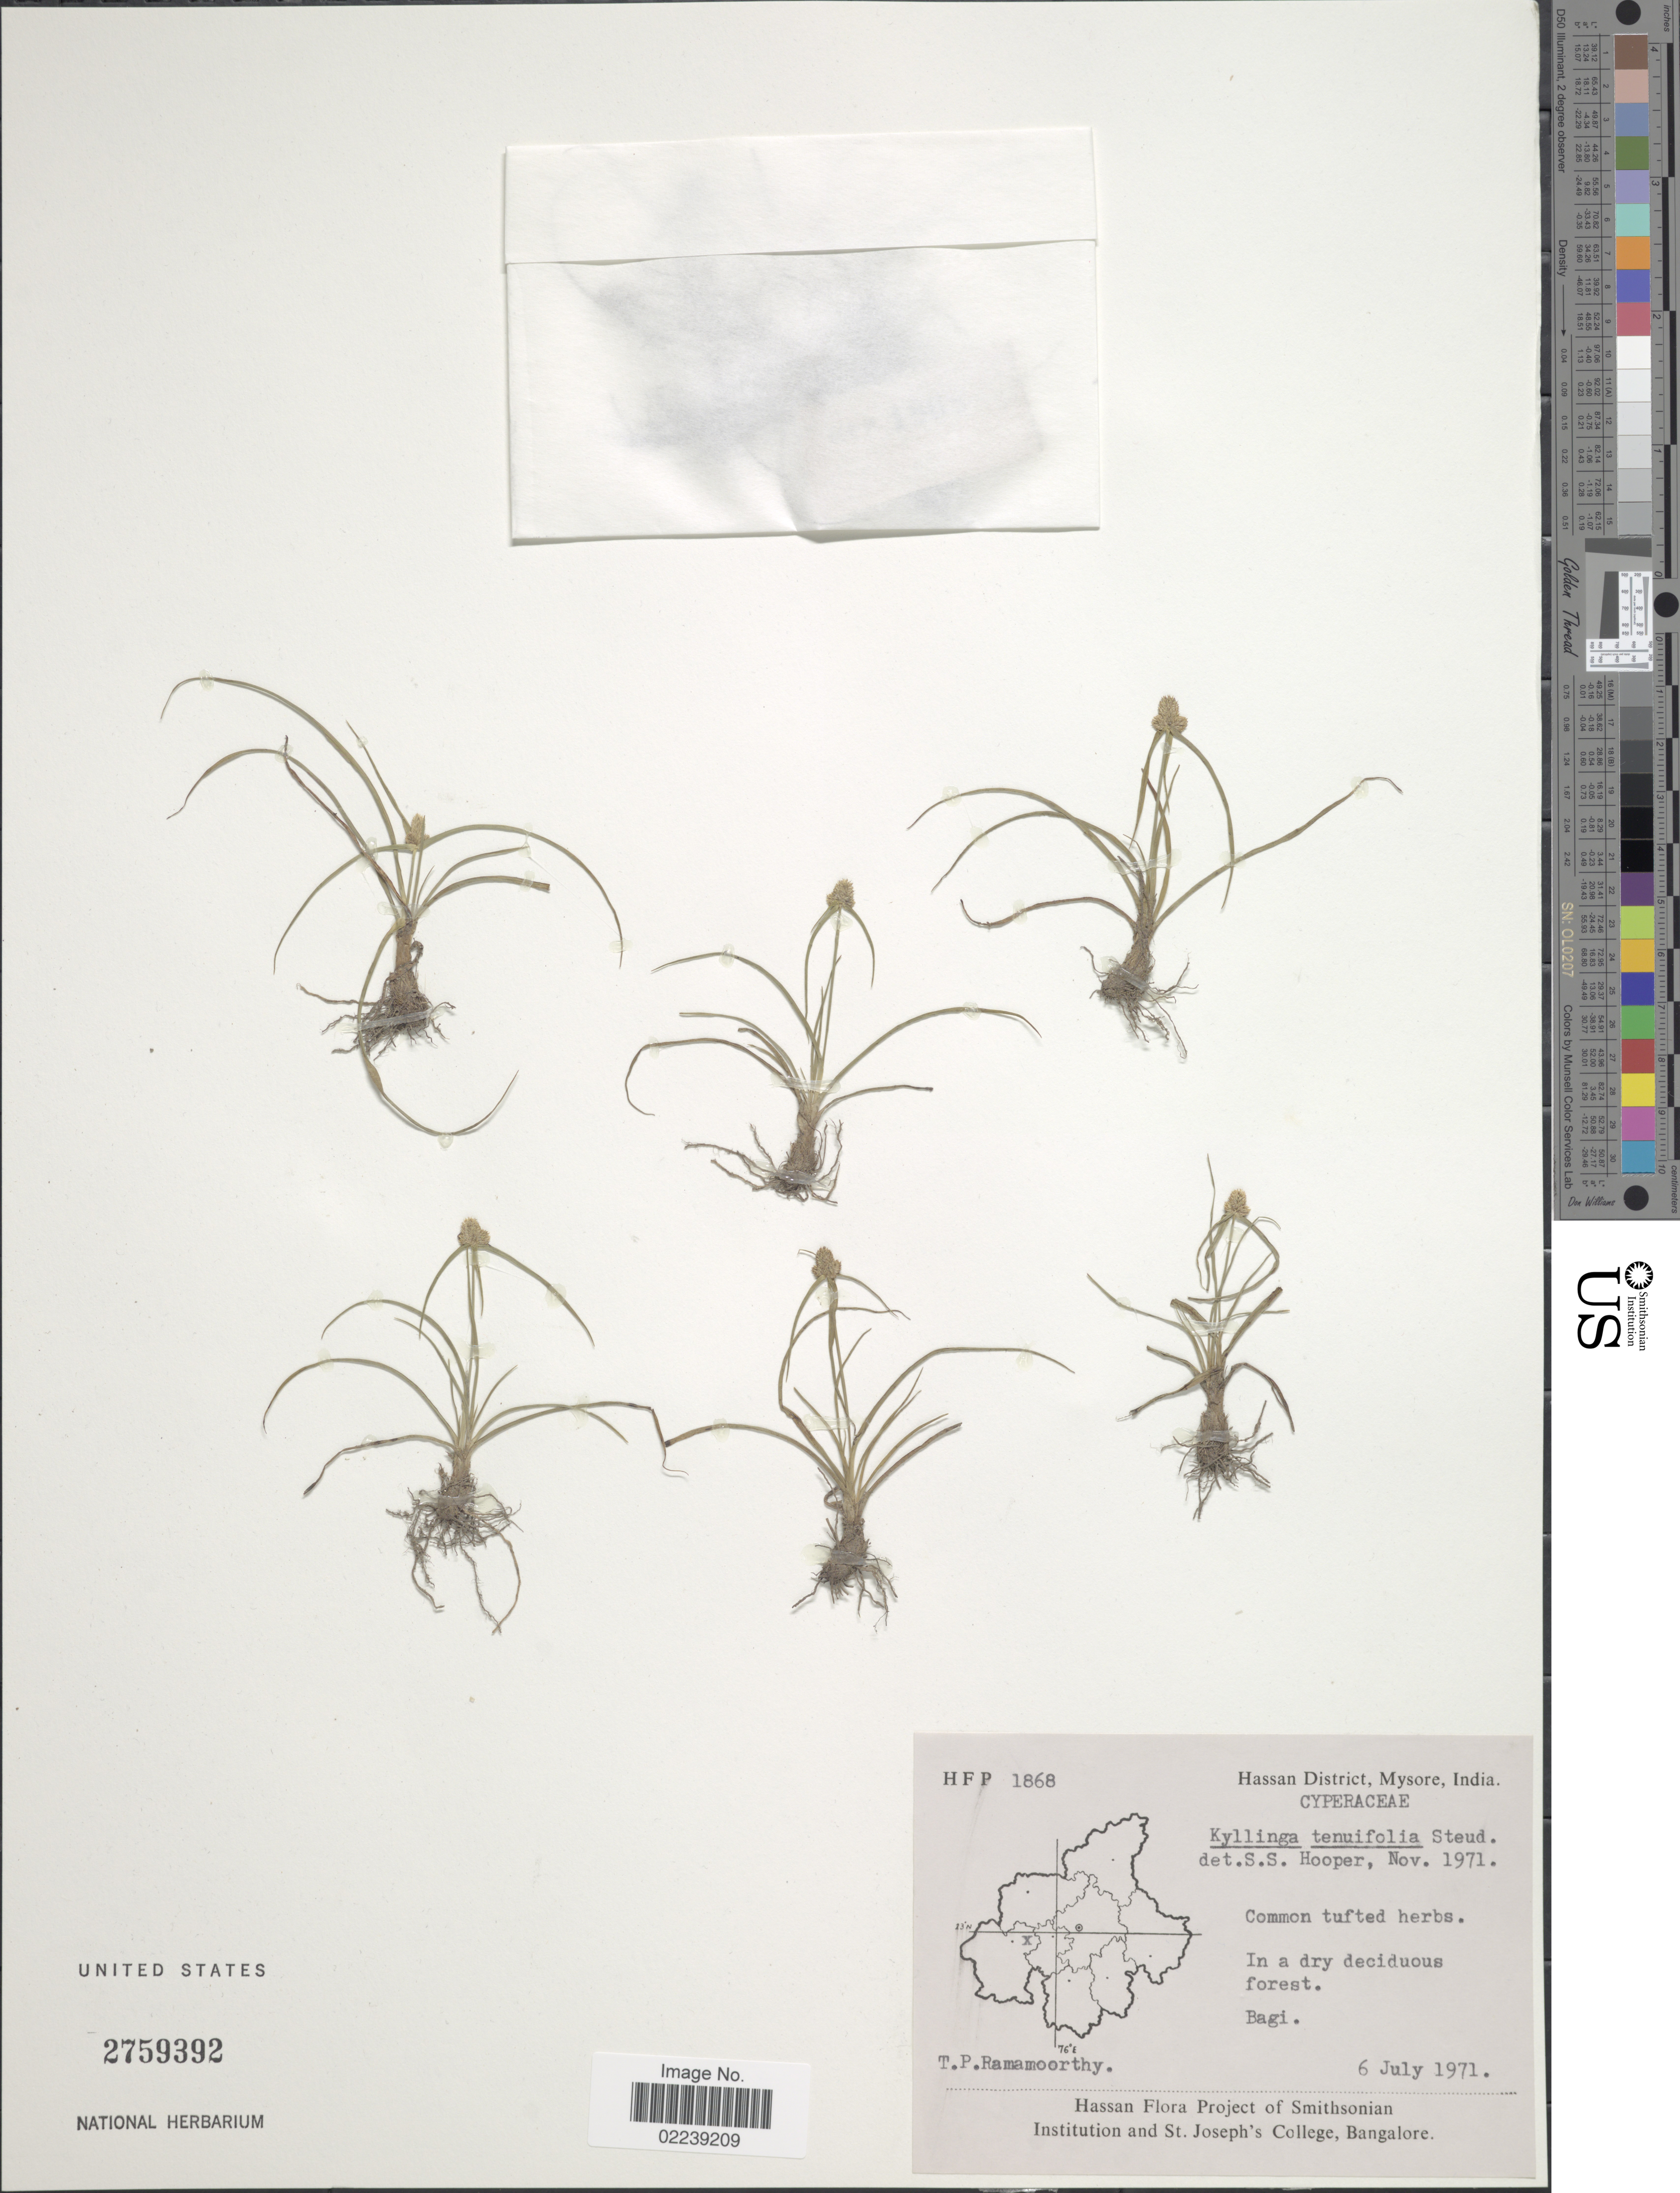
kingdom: Plantae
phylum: Tracheophyta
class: Liliopsida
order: Poales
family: Cyperaceae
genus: Cyperus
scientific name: Cyperus tenuifolius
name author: (Steud.) Dandy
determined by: Strong, M. T., (US), Smithsonian Institution - National Museum of Natural History (UNITED STATES)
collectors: T. P. Ramamoorthy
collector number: HFP1868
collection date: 1971-07-06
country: India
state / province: Karnataka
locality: Hassan District, Mysore, Bagi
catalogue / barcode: US 2759392